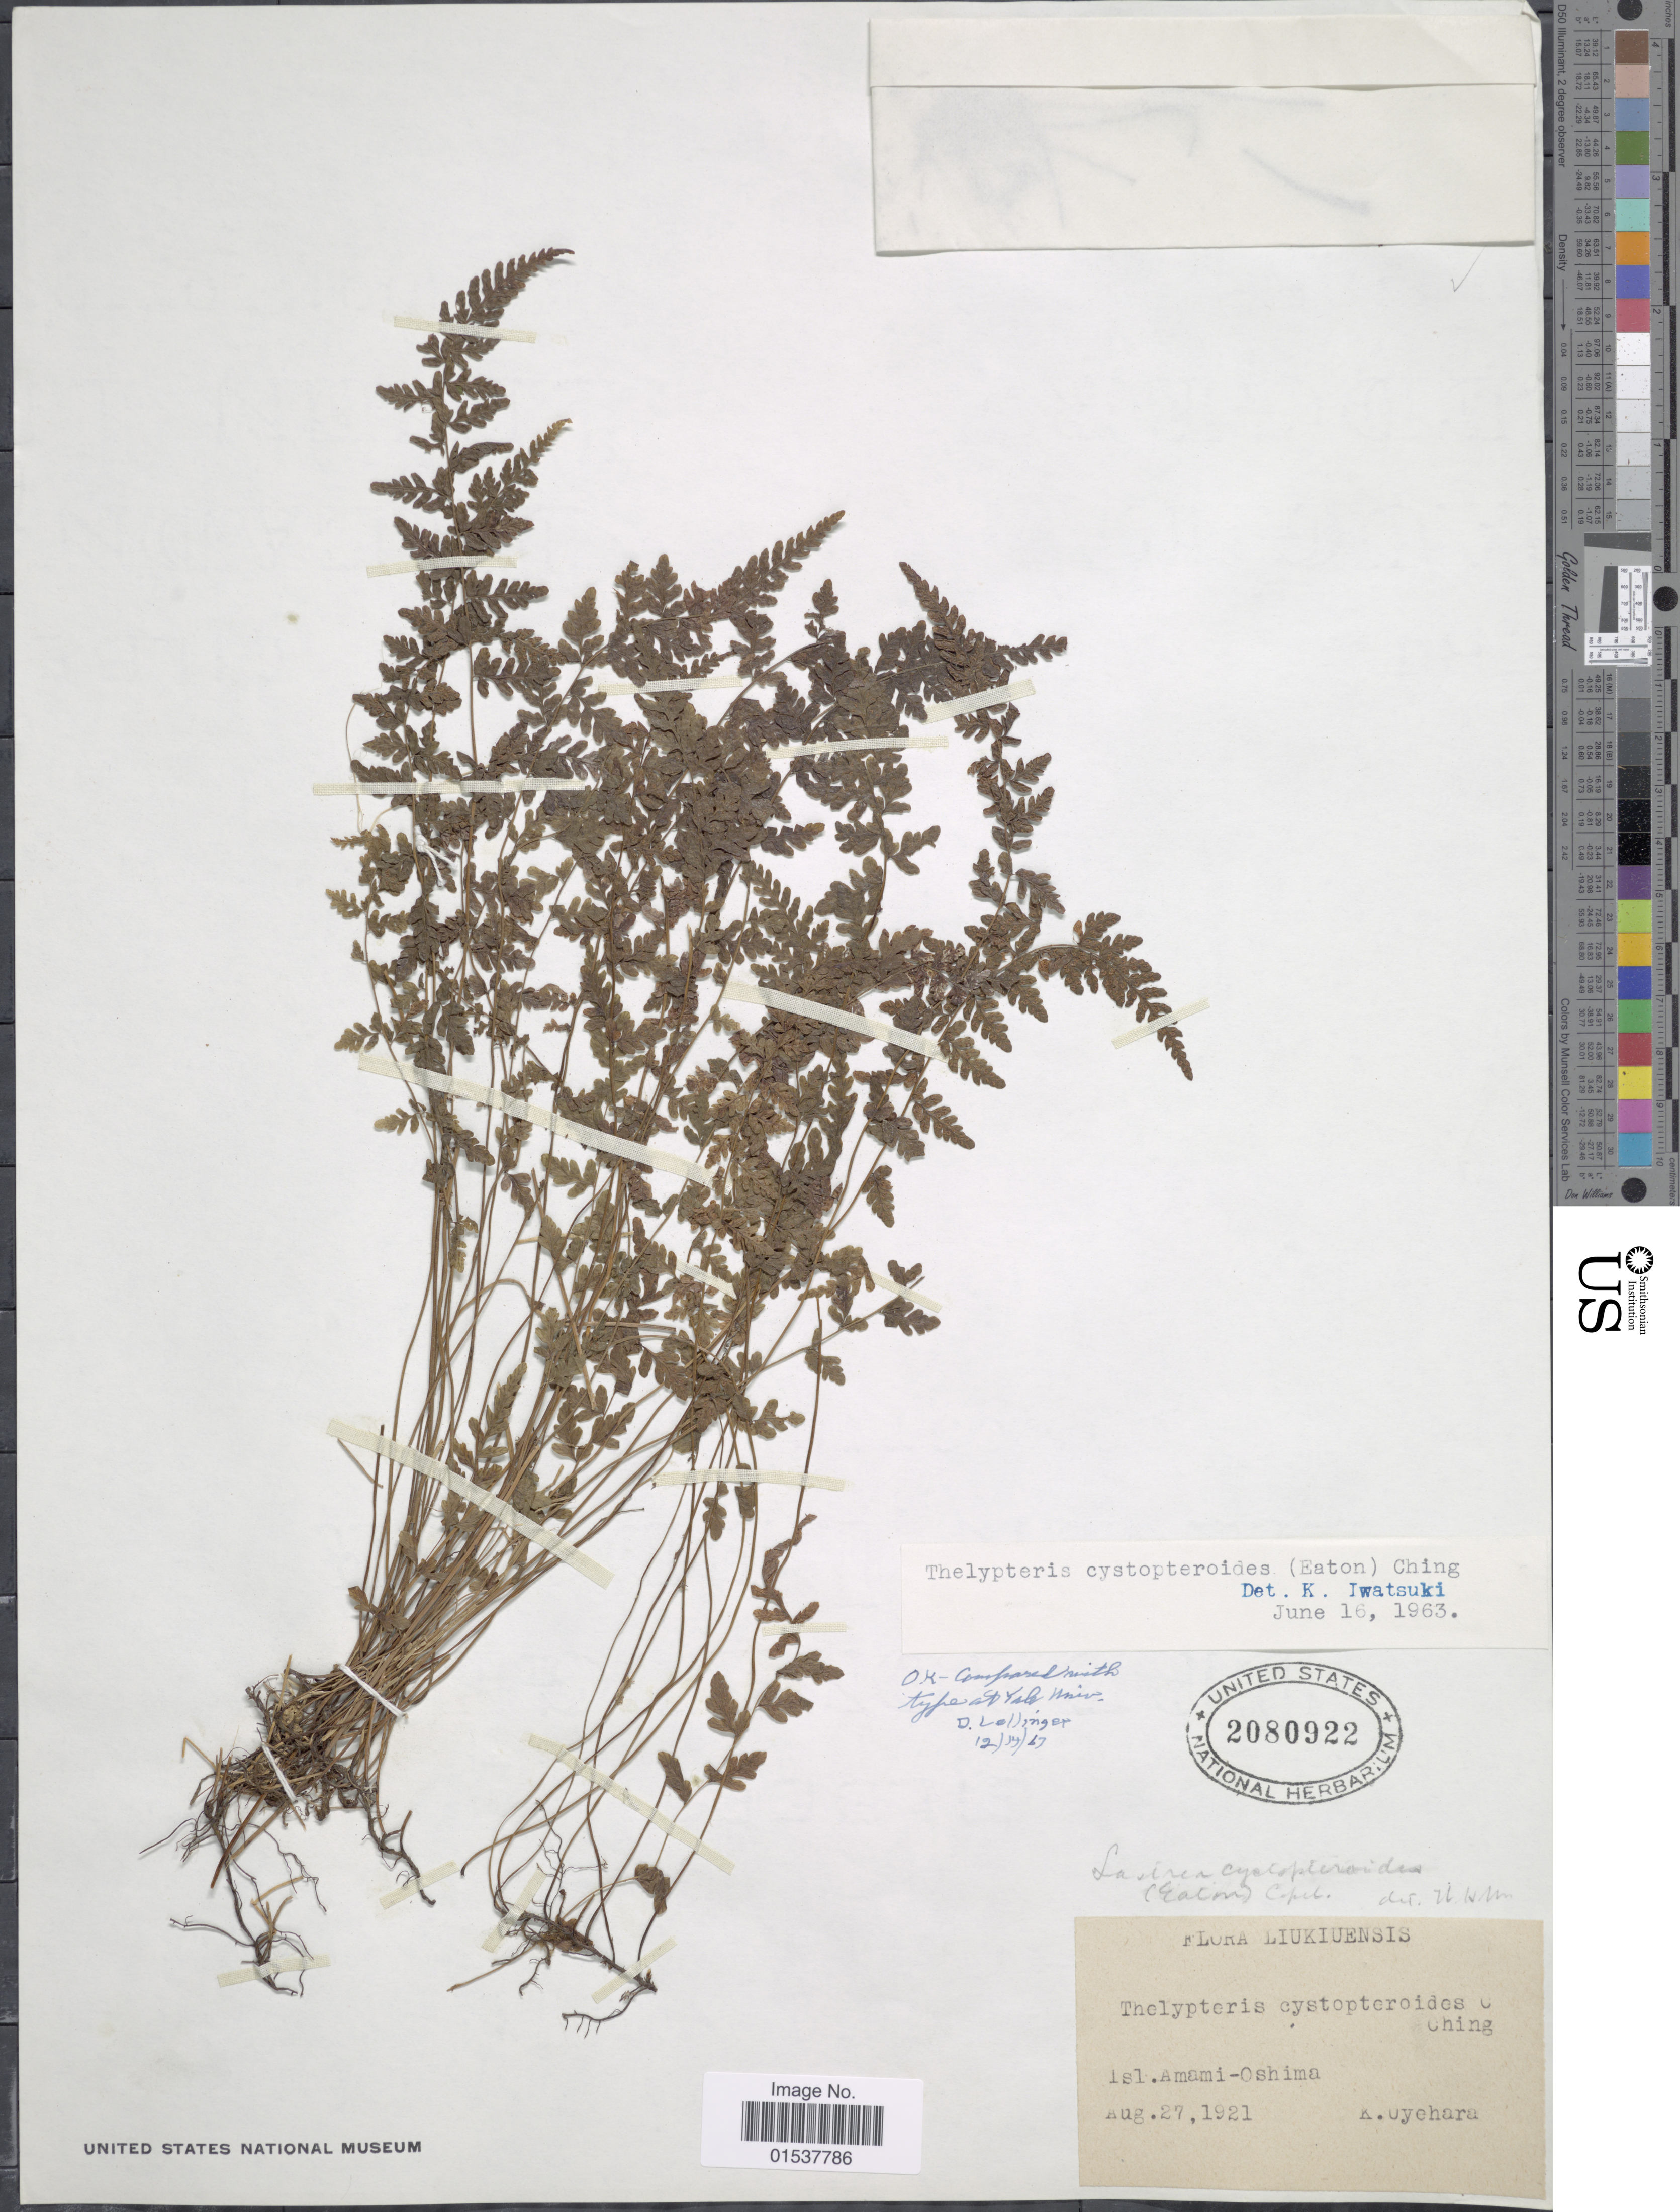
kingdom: Plantae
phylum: Tracheophyta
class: Polypodiopsida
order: Polypodiales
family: Thelypteridaceae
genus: Parathelypteris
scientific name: Parathelypteris cystoperoides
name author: (D.C. Eaton) Ching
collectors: K. Uyehara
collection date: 1921-08-27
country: Japan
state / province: Okinawa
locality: Liukiuensis, Isl. Amami-Oshima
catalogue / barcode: US 2080922